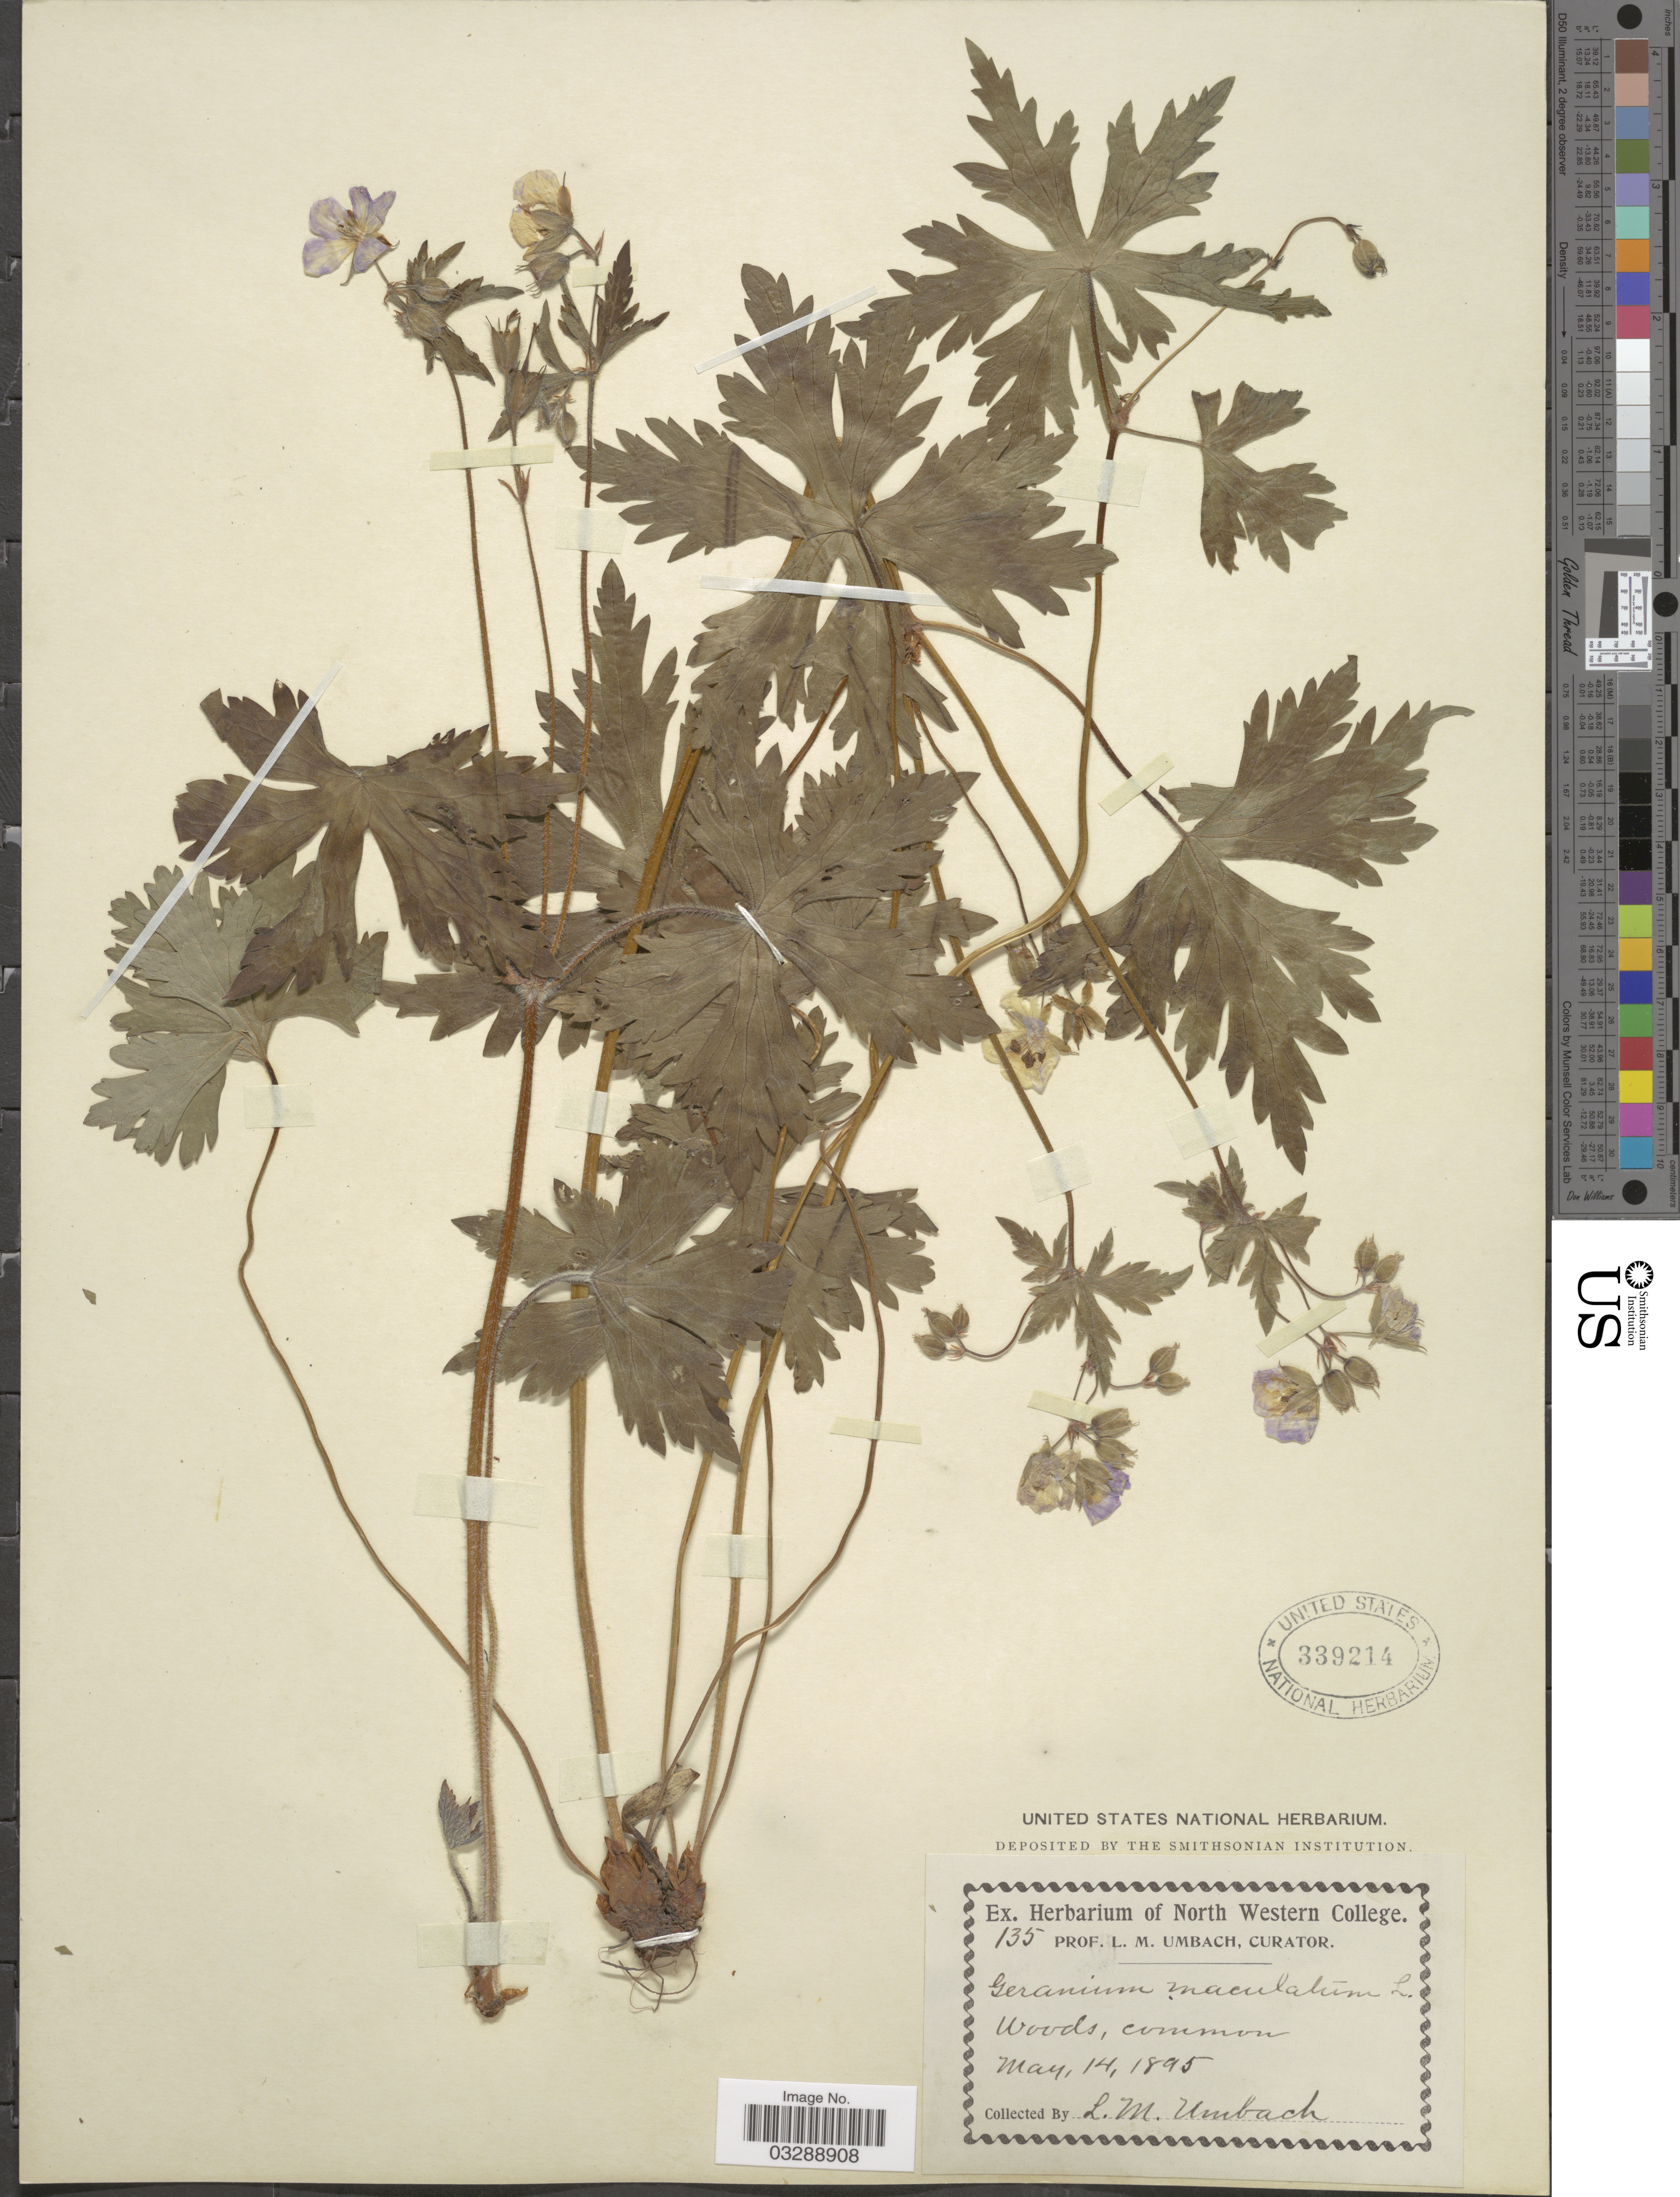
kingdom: Plantae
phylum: Tracheophyta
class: Magnoliopsida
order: Geraniales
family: Geraniaceae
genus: Geranium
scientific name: Geranium maculatum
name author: L.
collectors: L. M. Umbach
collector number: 135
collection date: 1895-05-14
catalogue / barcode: US 339214